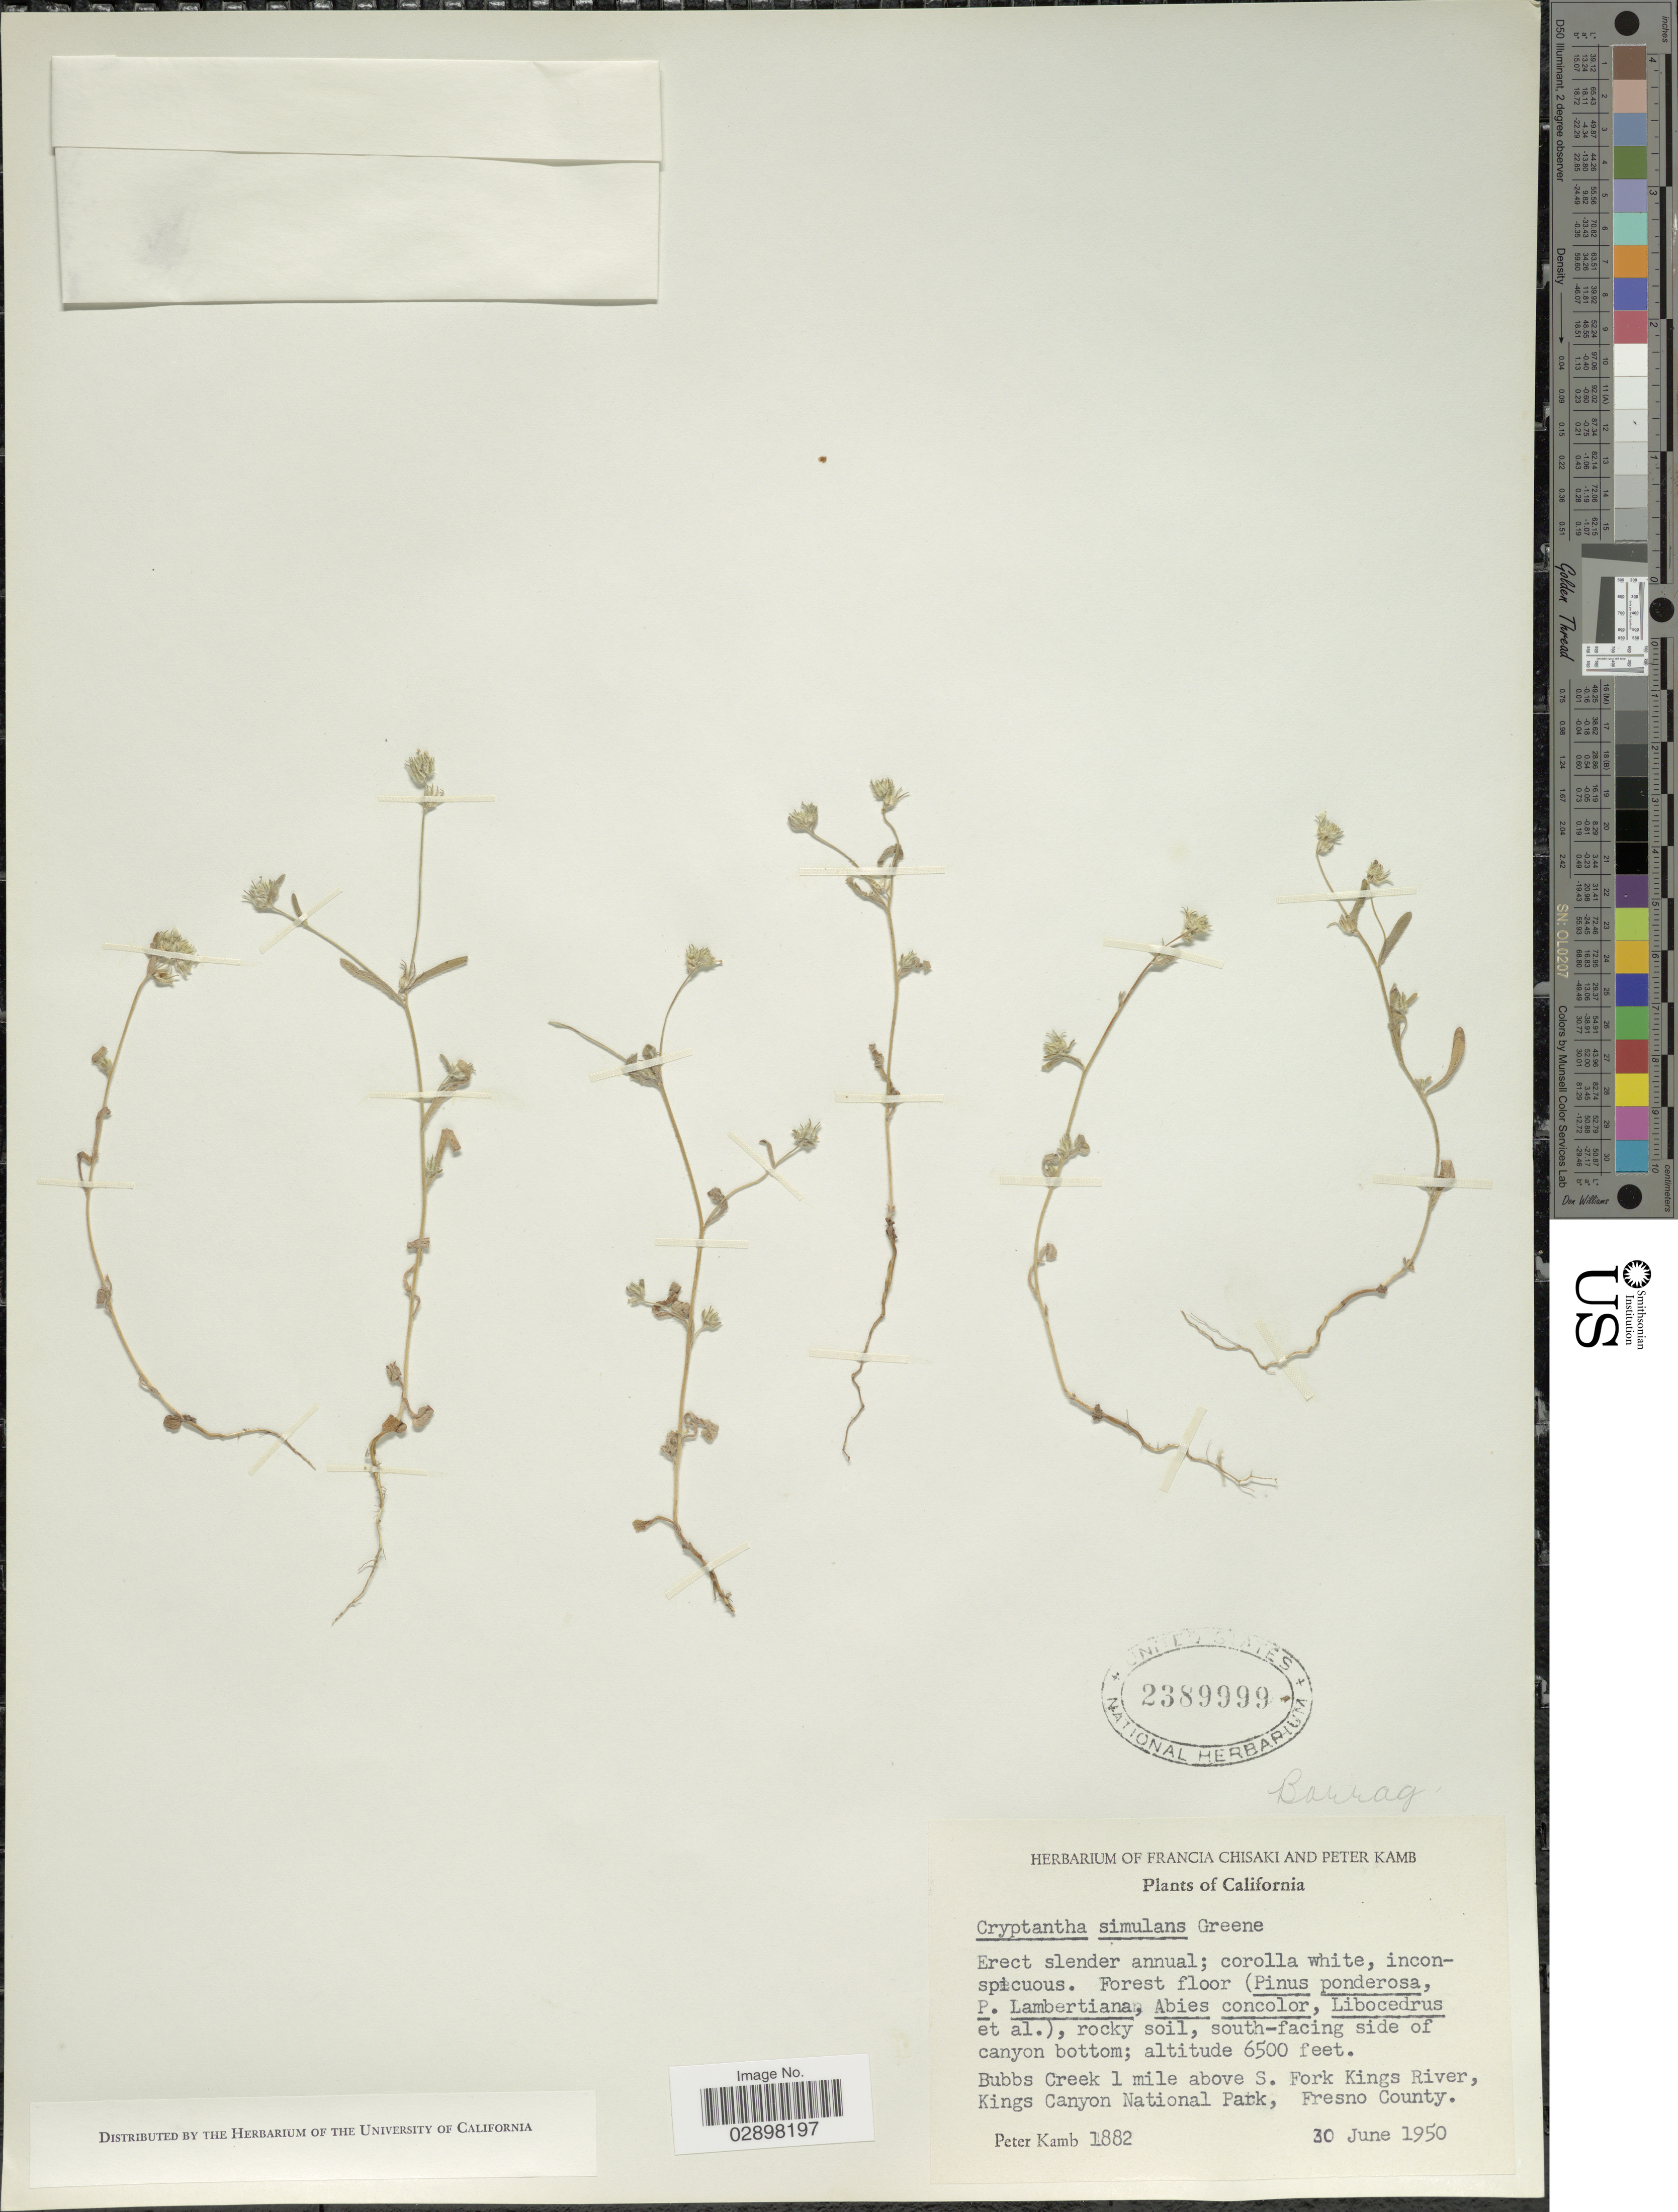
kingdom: Plantae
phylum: Tracheophyta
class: Magnoliopsida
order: Boraginales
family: Boraginaceae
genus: Cryptantha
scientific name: Cryptantha simulans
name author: Greene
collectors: P. Kamb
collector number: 1882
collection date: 1950-06-30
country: United States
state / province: California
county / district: Fresno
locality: Bubbs Creek 1 mile above S. Fork Kings River, Kings Canyon National Park, Fresno County.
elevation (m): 1981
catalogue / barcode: US 2389999